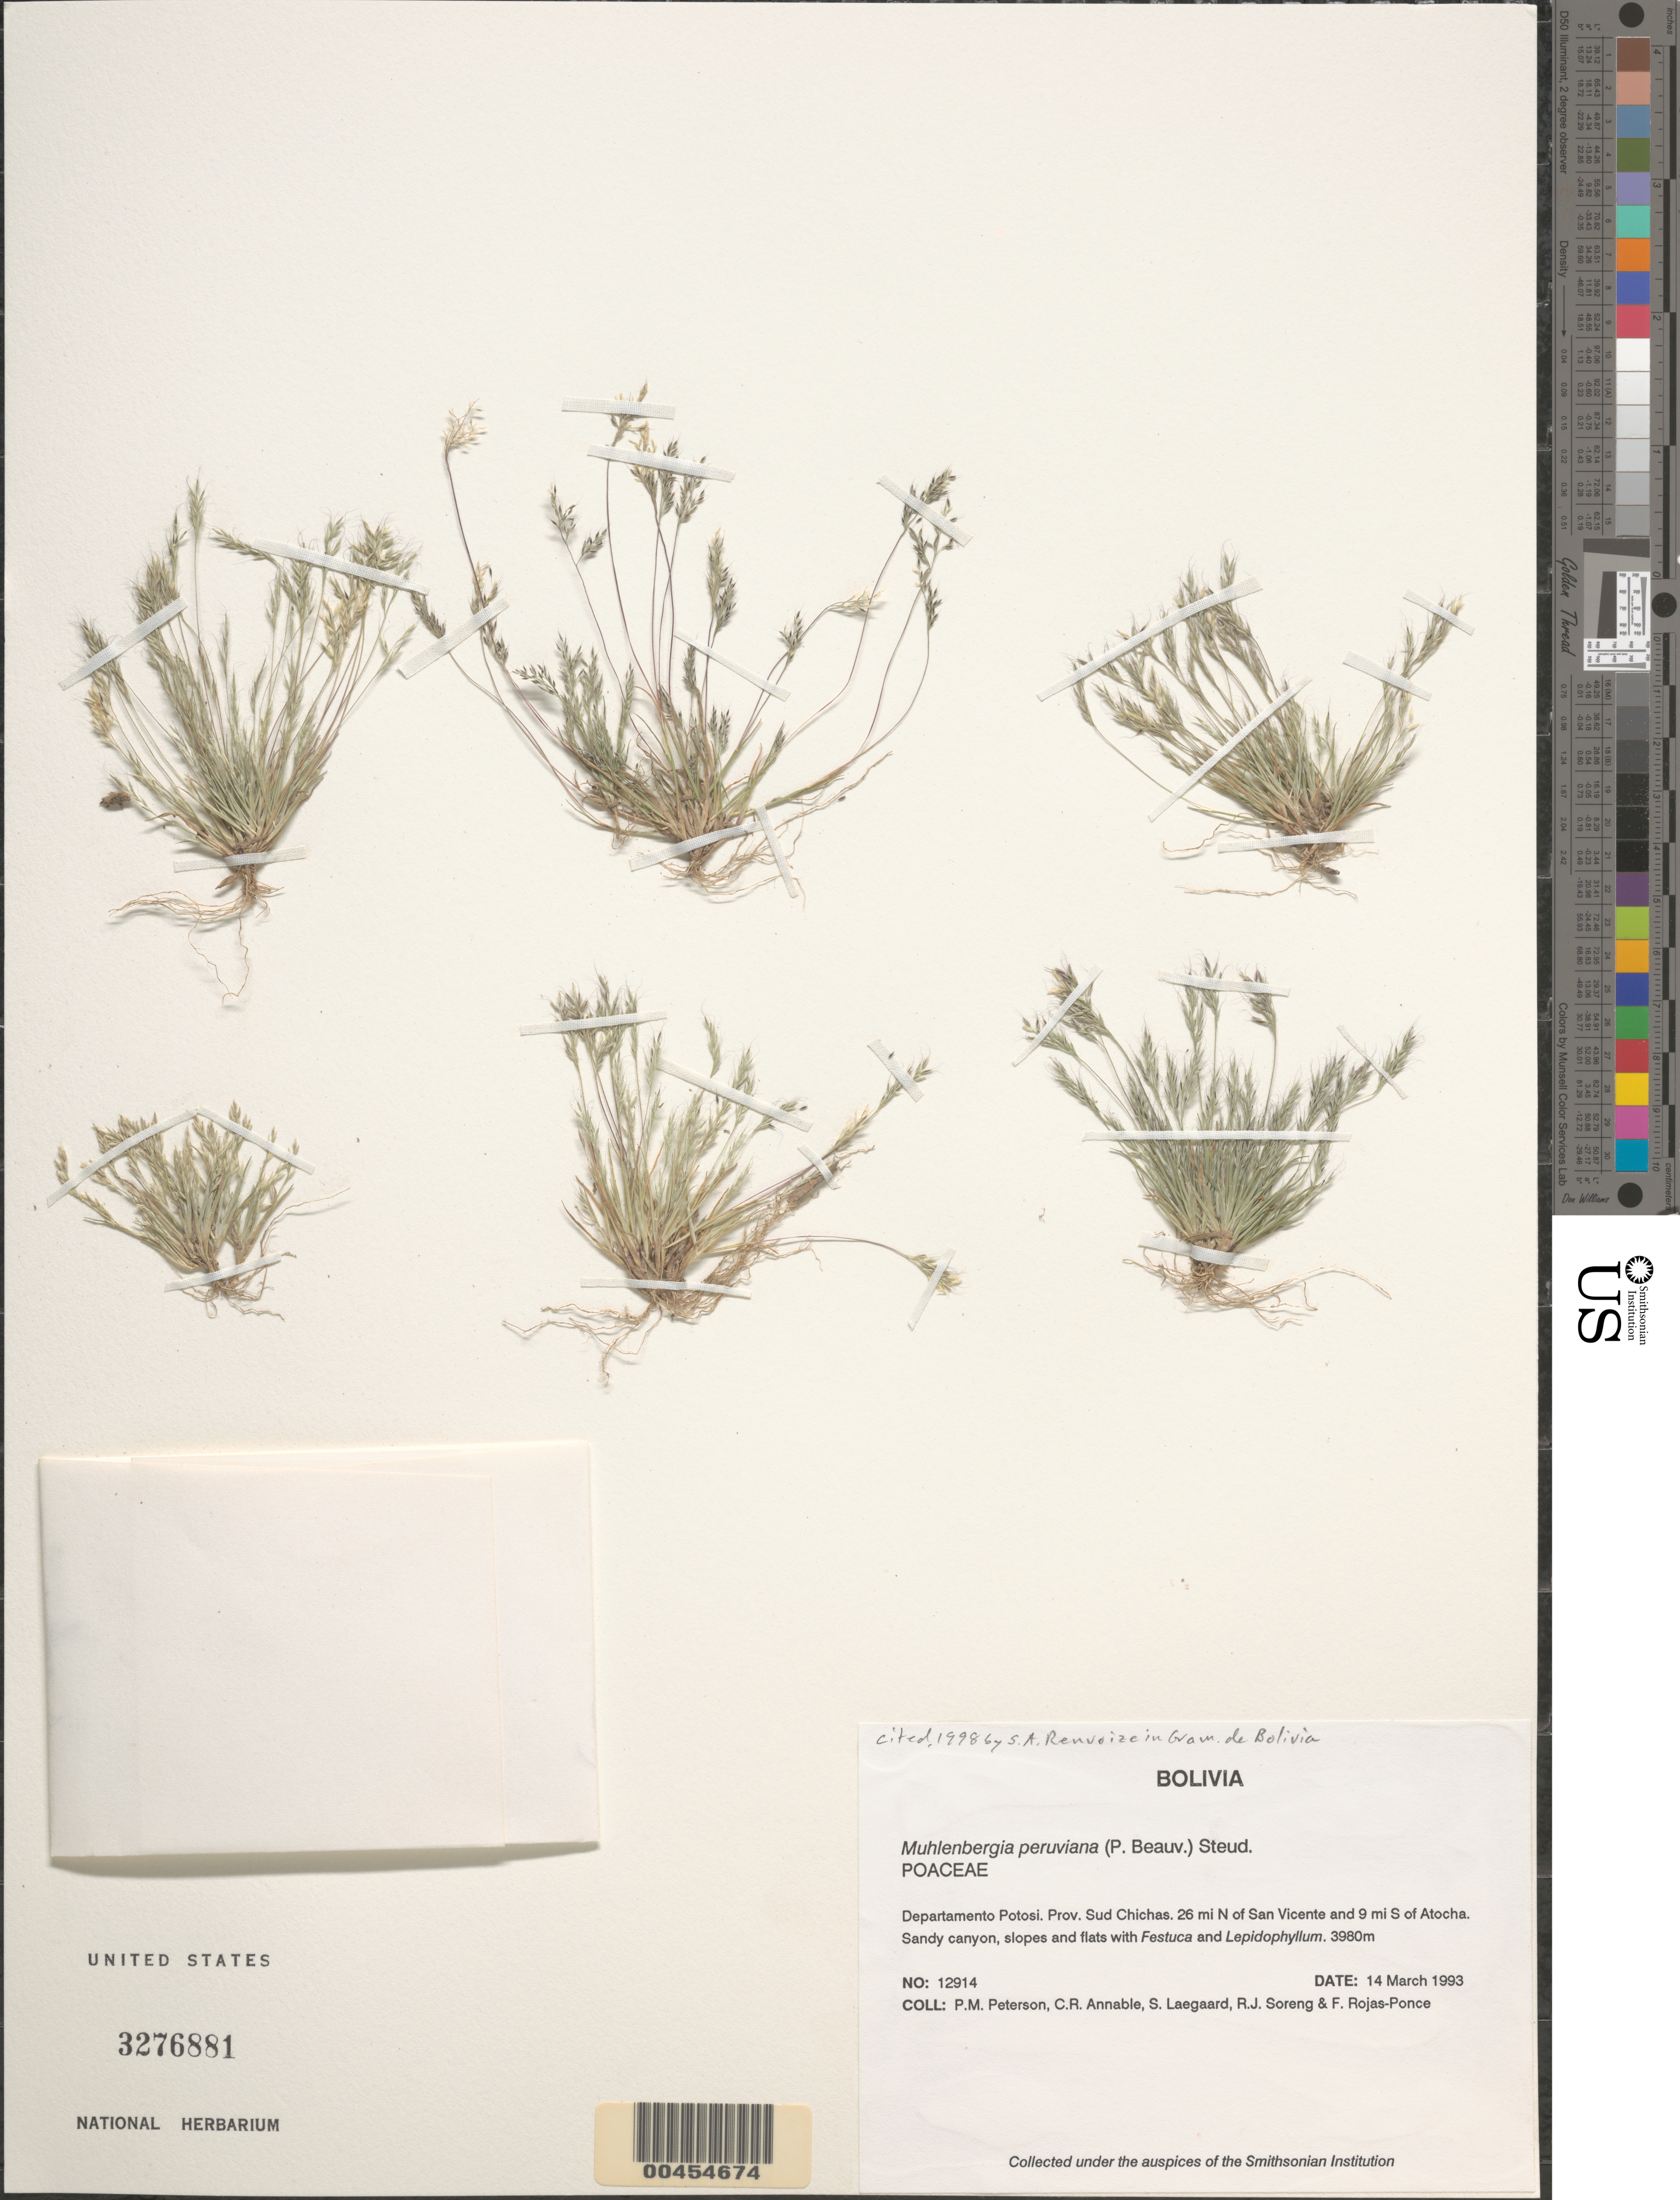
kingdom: Plantae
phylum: Tracheophyta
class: Liliopsida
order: Poales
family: Poaceae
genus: Muhlenbergia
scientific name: Muhlenbergia peruviana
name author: (P. Beauv.) Steud.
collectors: P. M. Peterson, C. R. Annable, S. Lægaard, R. J. Soreng & F. Rojas-Ponce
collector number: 12914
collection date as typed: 14 Mar 1993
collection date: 1993-03-14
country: Bolivia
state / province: Potosí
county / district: Sud Chichas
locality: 26 mi N of San Vicente and 9 mi S of Atocha.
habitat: Sandy canyon, slopes and flats with Festuca and Lepidophyllum.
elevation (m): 3980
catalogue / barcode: US 3276881